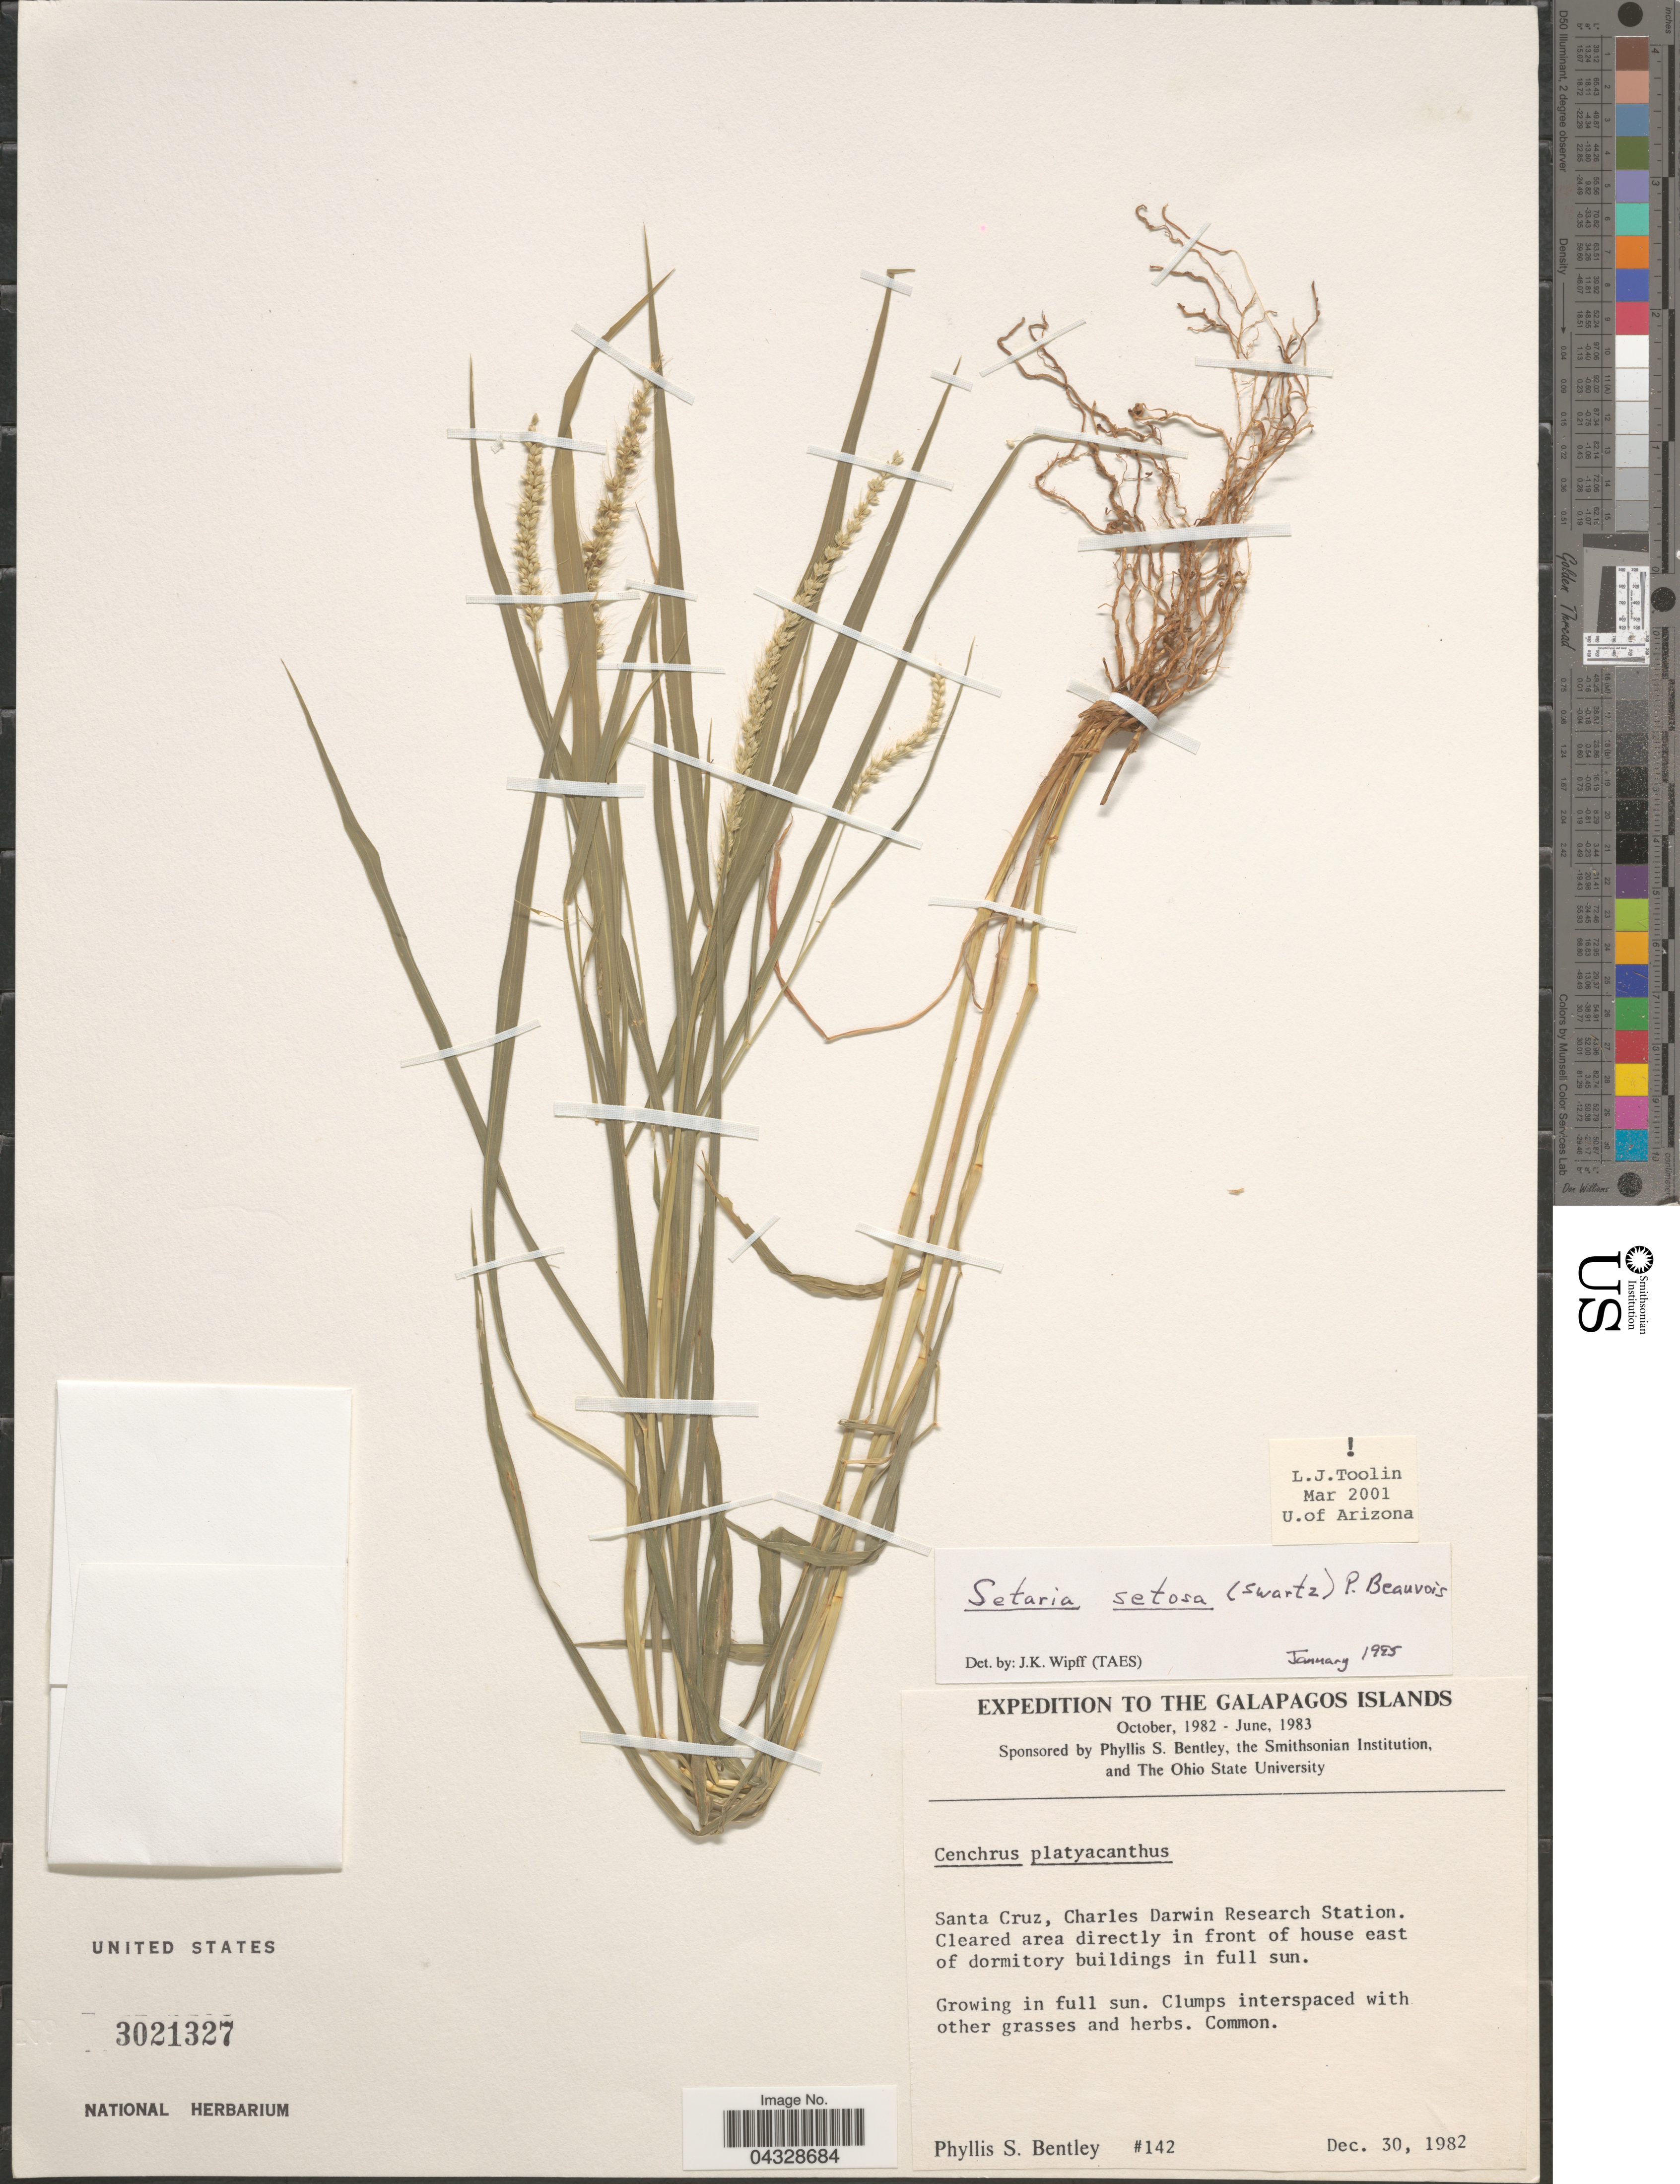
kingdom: Plantae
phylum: Tracheophyta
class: Liliopsida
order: Poales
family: Poaceae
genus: Setaria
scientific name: Setaria setosa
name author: (Sw.) P. Beauv.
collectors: P. S. Bentley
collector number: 142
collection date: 1982-12-30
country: Ecuador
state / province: Colón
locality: Expedition to the Galapagos Islands. Santa Cruz, Charles Darwin Research Station. Cleared area directly in front of house east of dormitory buildings in full sun.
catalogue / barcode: US 3021327